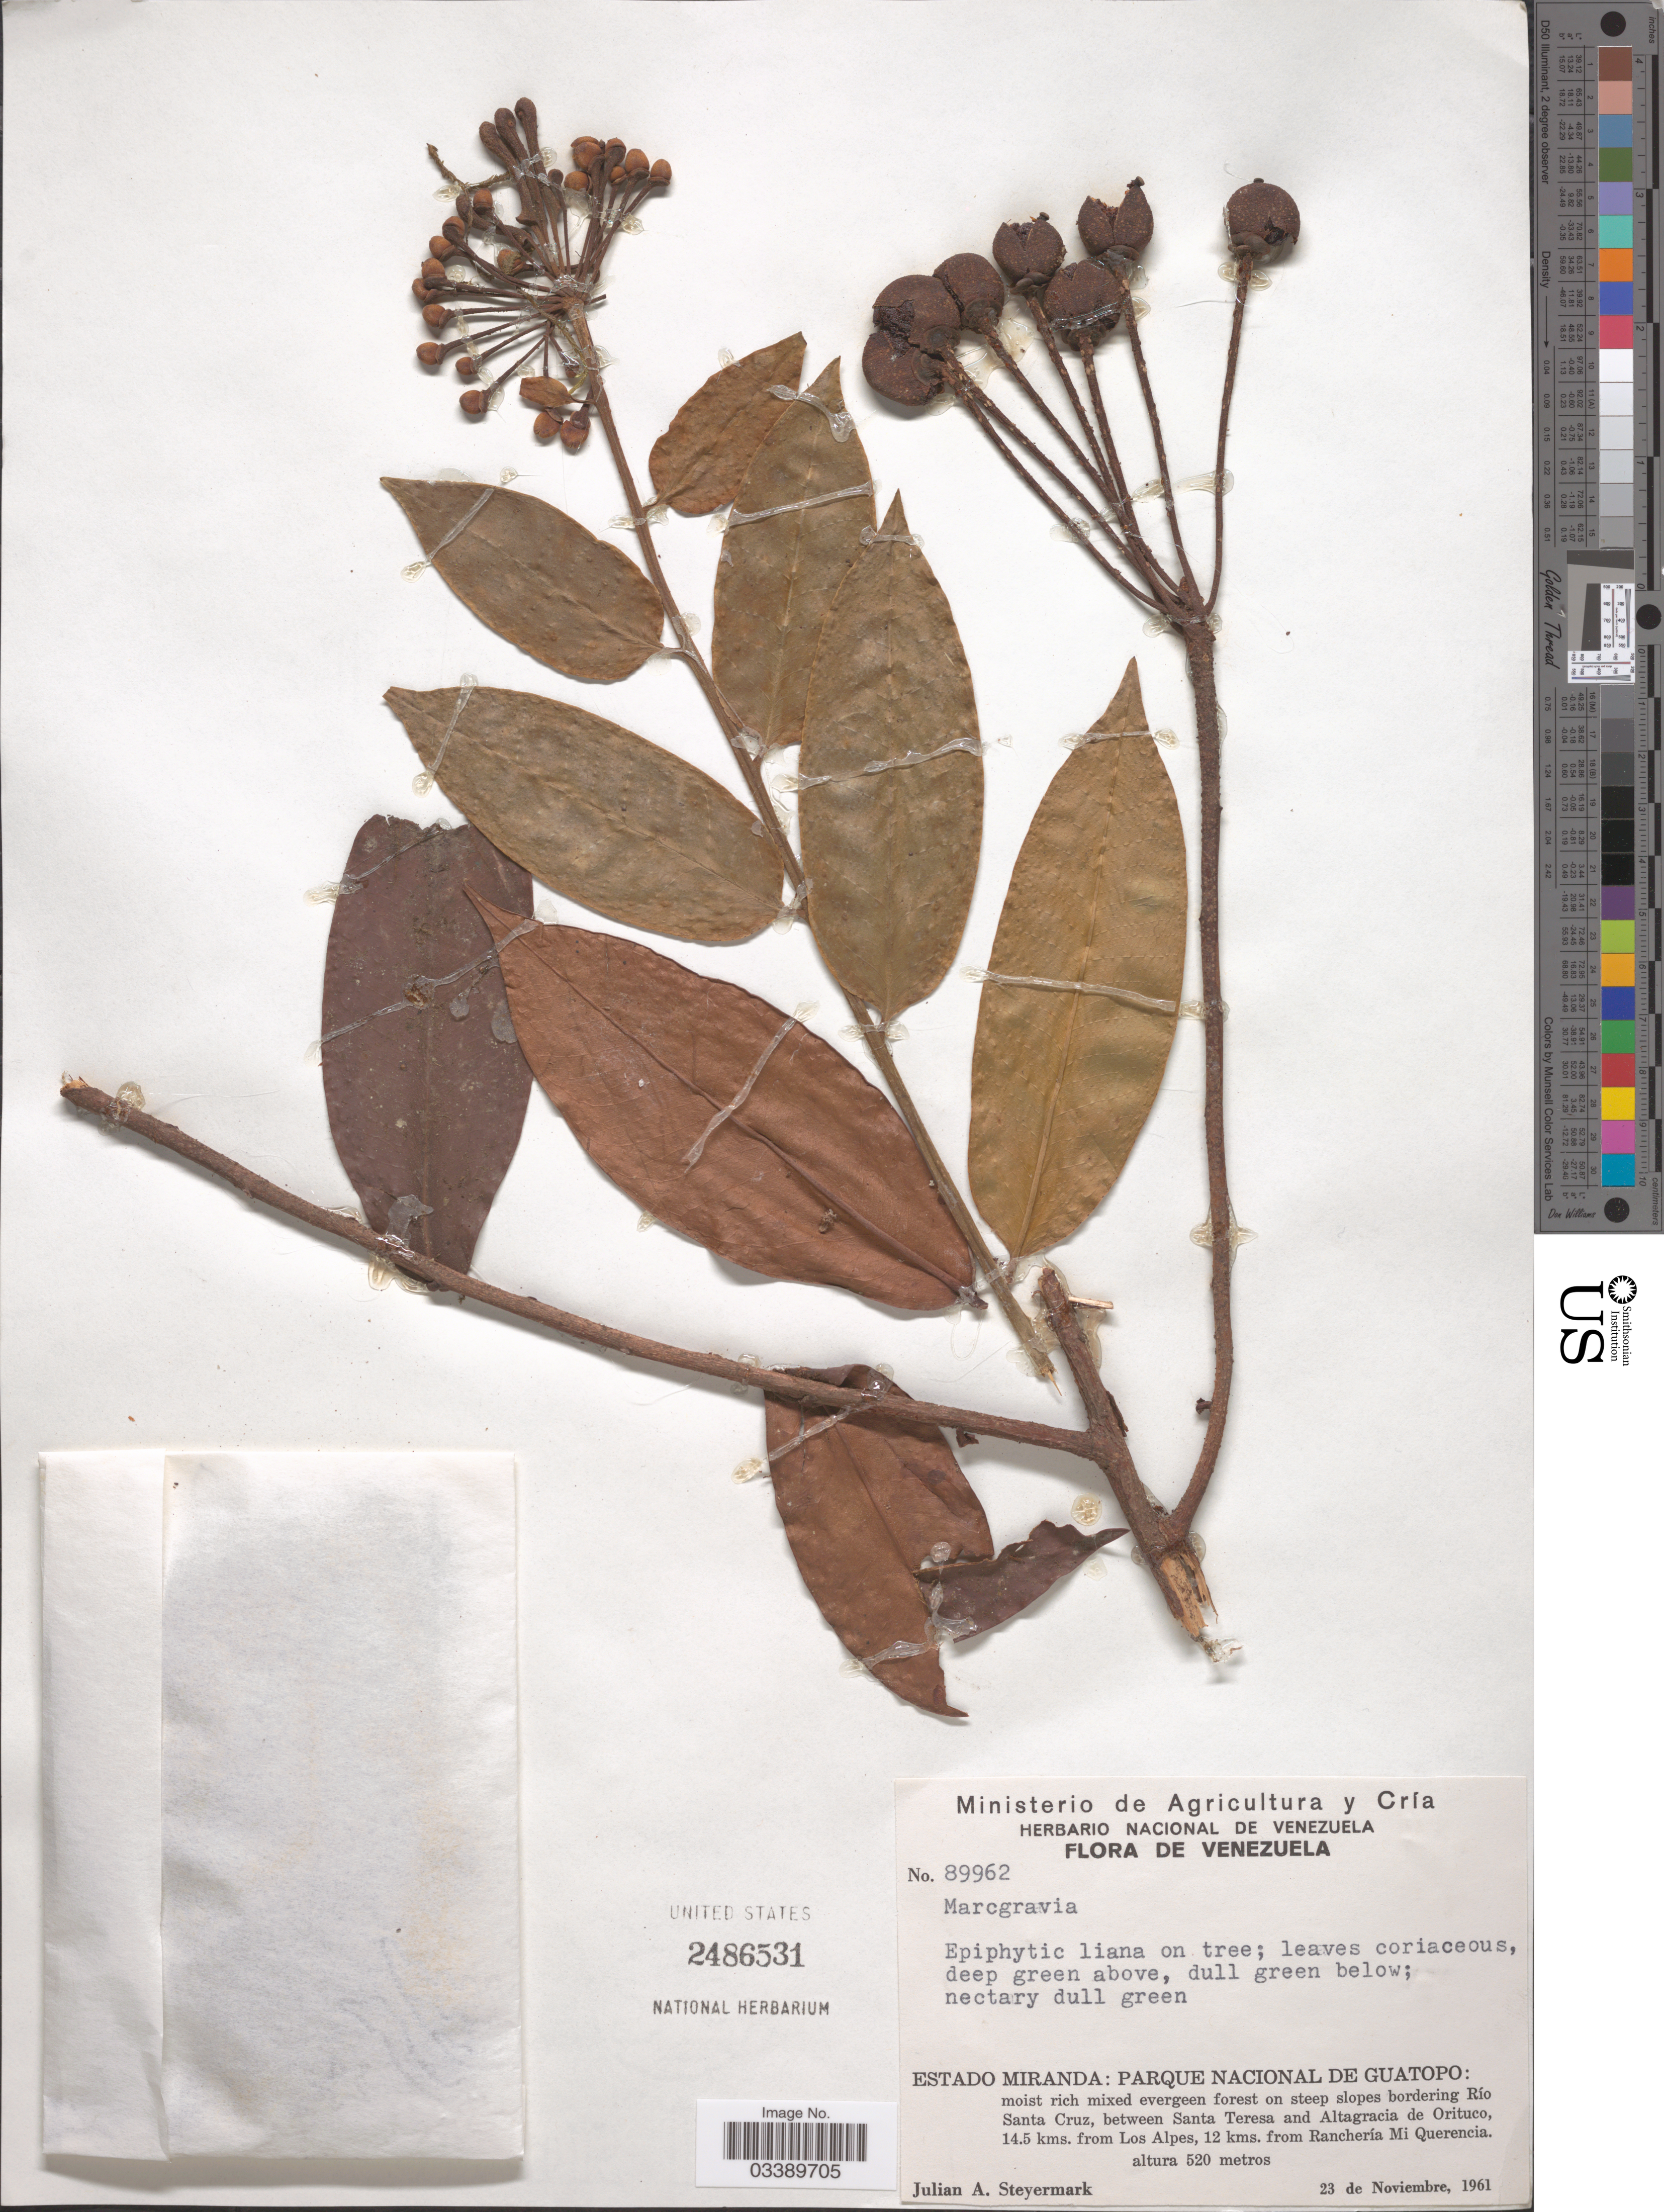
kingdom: Plantae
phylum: Tracheophyta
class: Magnoliopsida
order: Ericales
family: Marcgraviaceae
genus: Marcgravia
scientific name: Marcgravia sp.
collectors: J. Steyermark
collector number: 89962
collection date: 1961-11-23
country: Venezuela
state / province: Miranda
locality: Parque Nacional de Guatopo: moist rich mixed evergreen forest on steep slopes bordering Río Santa Cruz, between Santa Teresa and Altagracia de Orituco, 14.5 kms. from the Los Alpes, 12 kms. from Ranchería Mi Querencia.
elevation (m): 520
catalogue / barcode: US 2486531